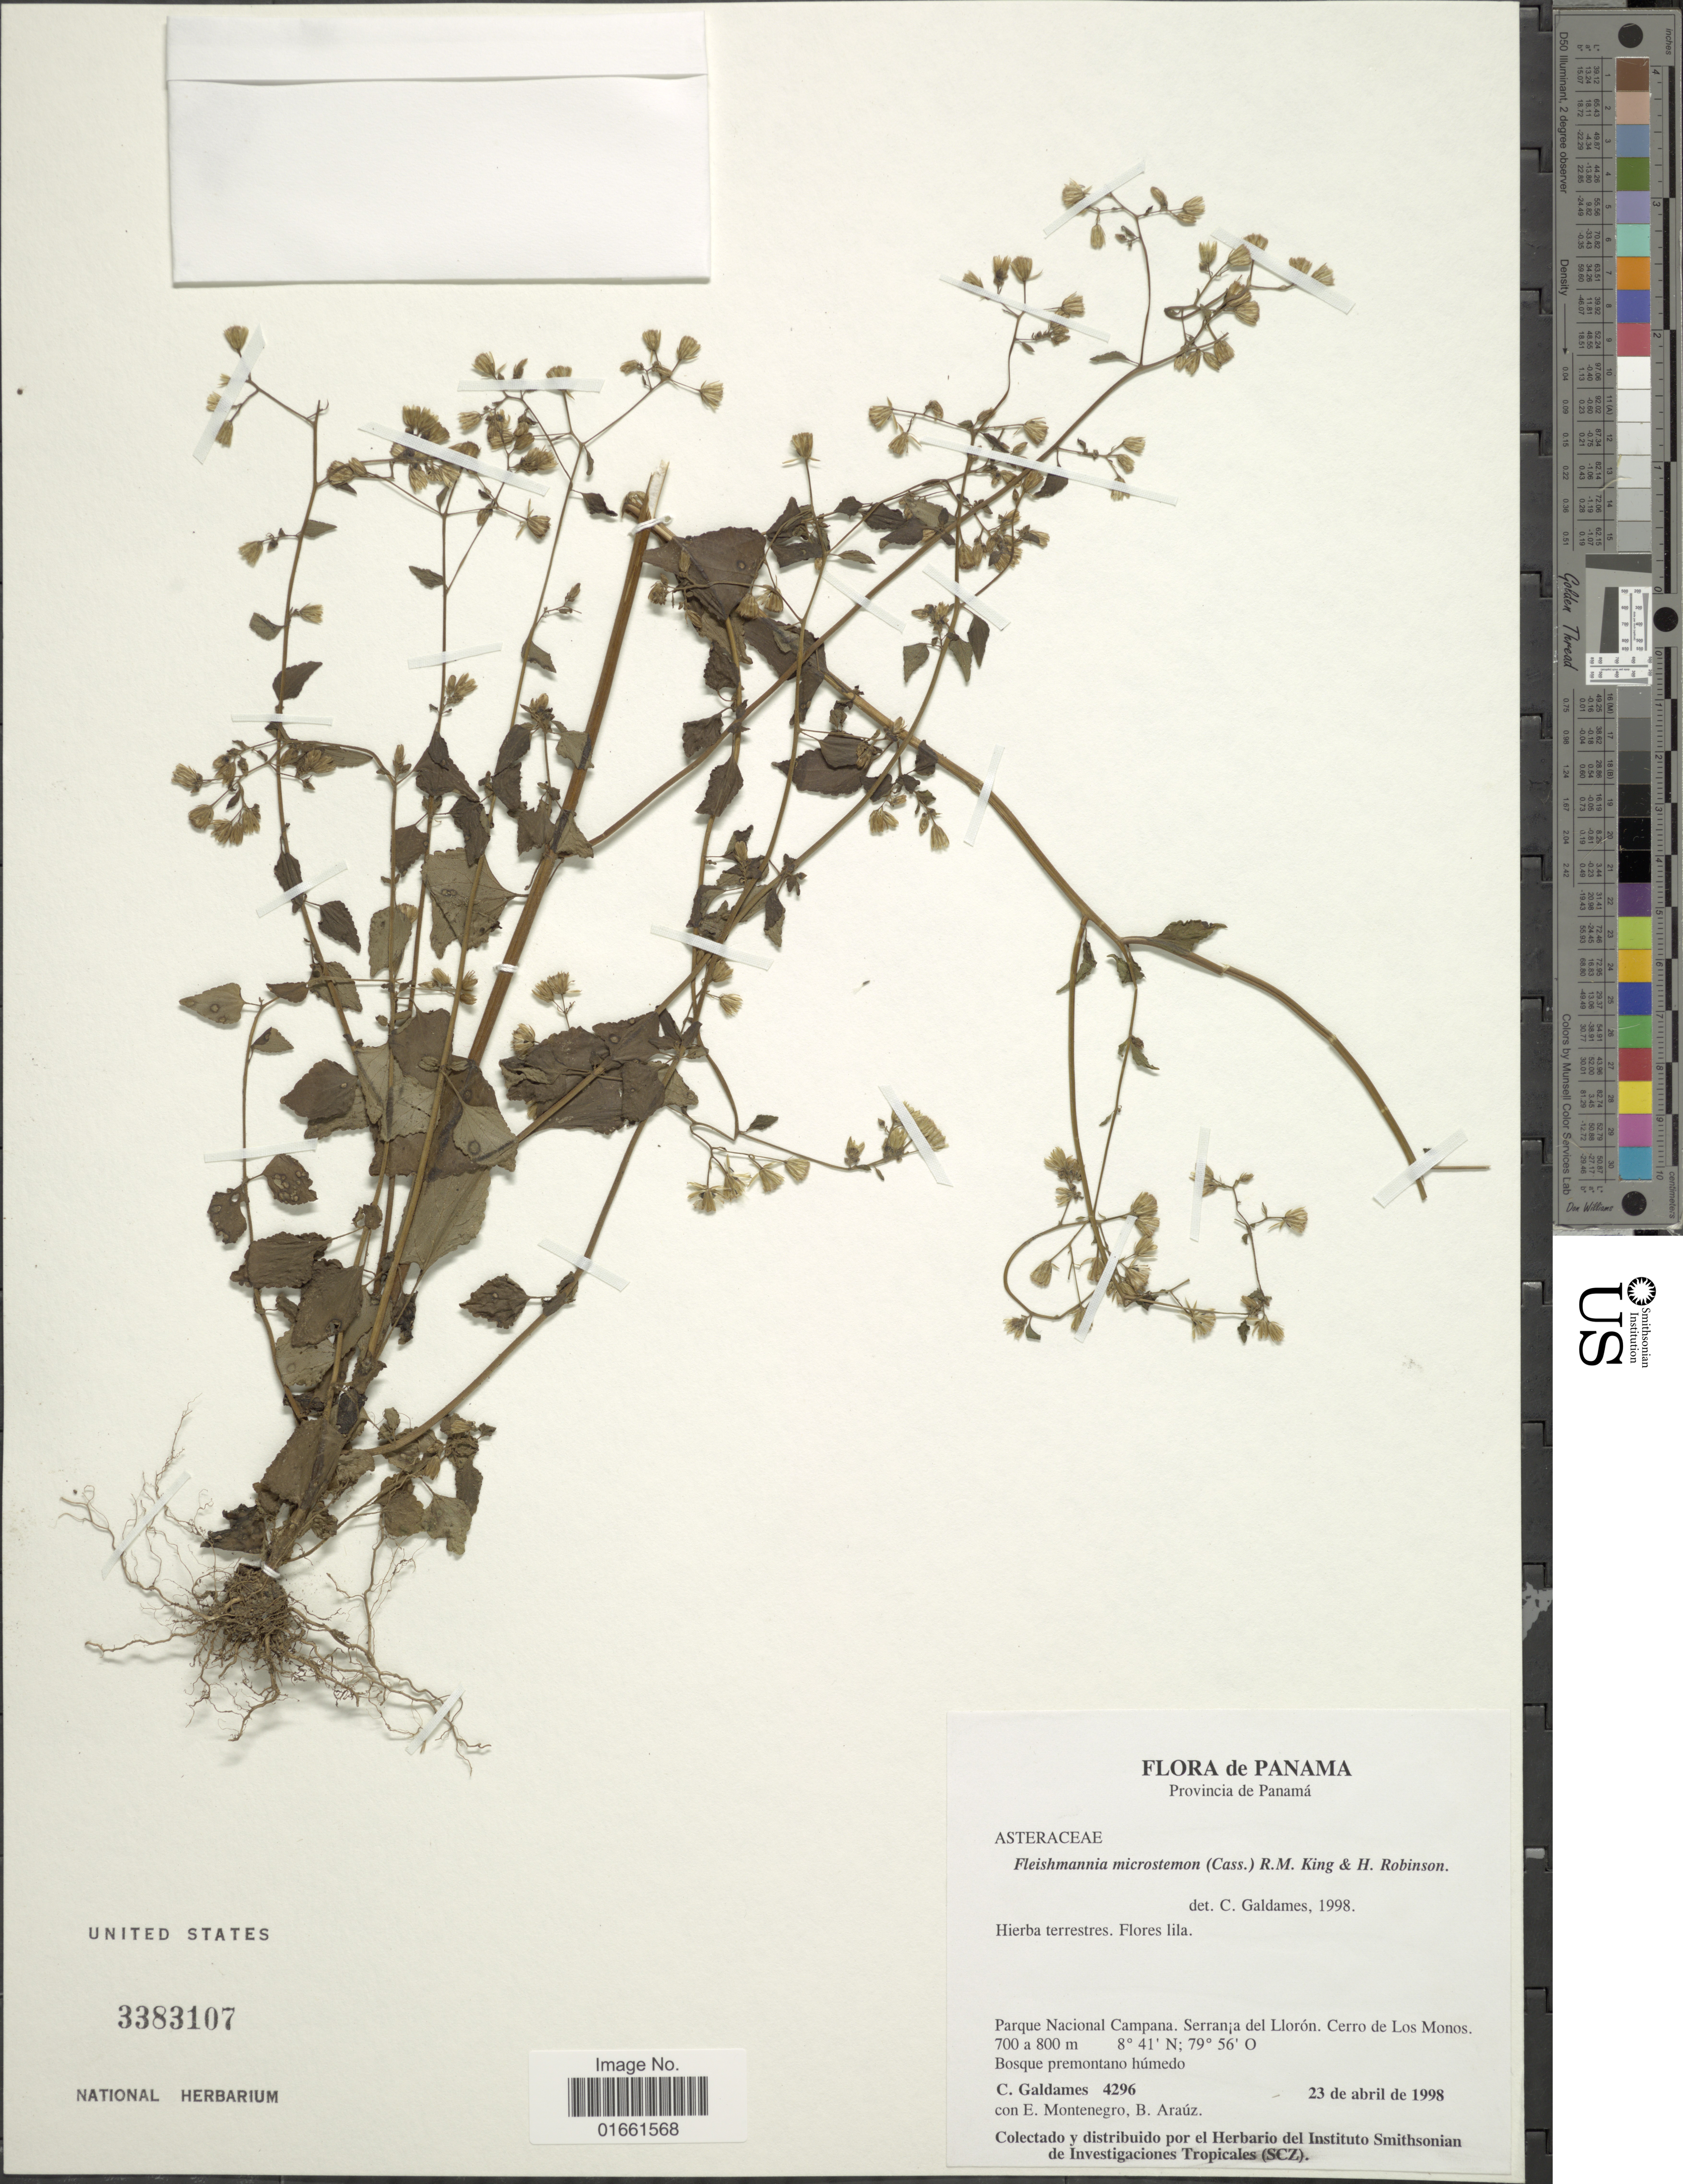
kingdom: Plantae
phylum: Tracheophyta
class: Magnoliopsida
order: Asterales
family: Asteraceae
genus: Fleischmannia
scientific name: Fleischmannia microstemon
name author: (Cass.) R.M. King & H. Rob.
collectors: C. Galdames, E. Montenegro & B. Araúz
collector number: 4296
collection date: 1998-04-23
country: Panama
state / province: Panamá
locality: Parque Nacional Campana, Serranja del Lloron, Cerro de Los Monos.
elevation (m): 700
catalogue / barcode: US 3383107